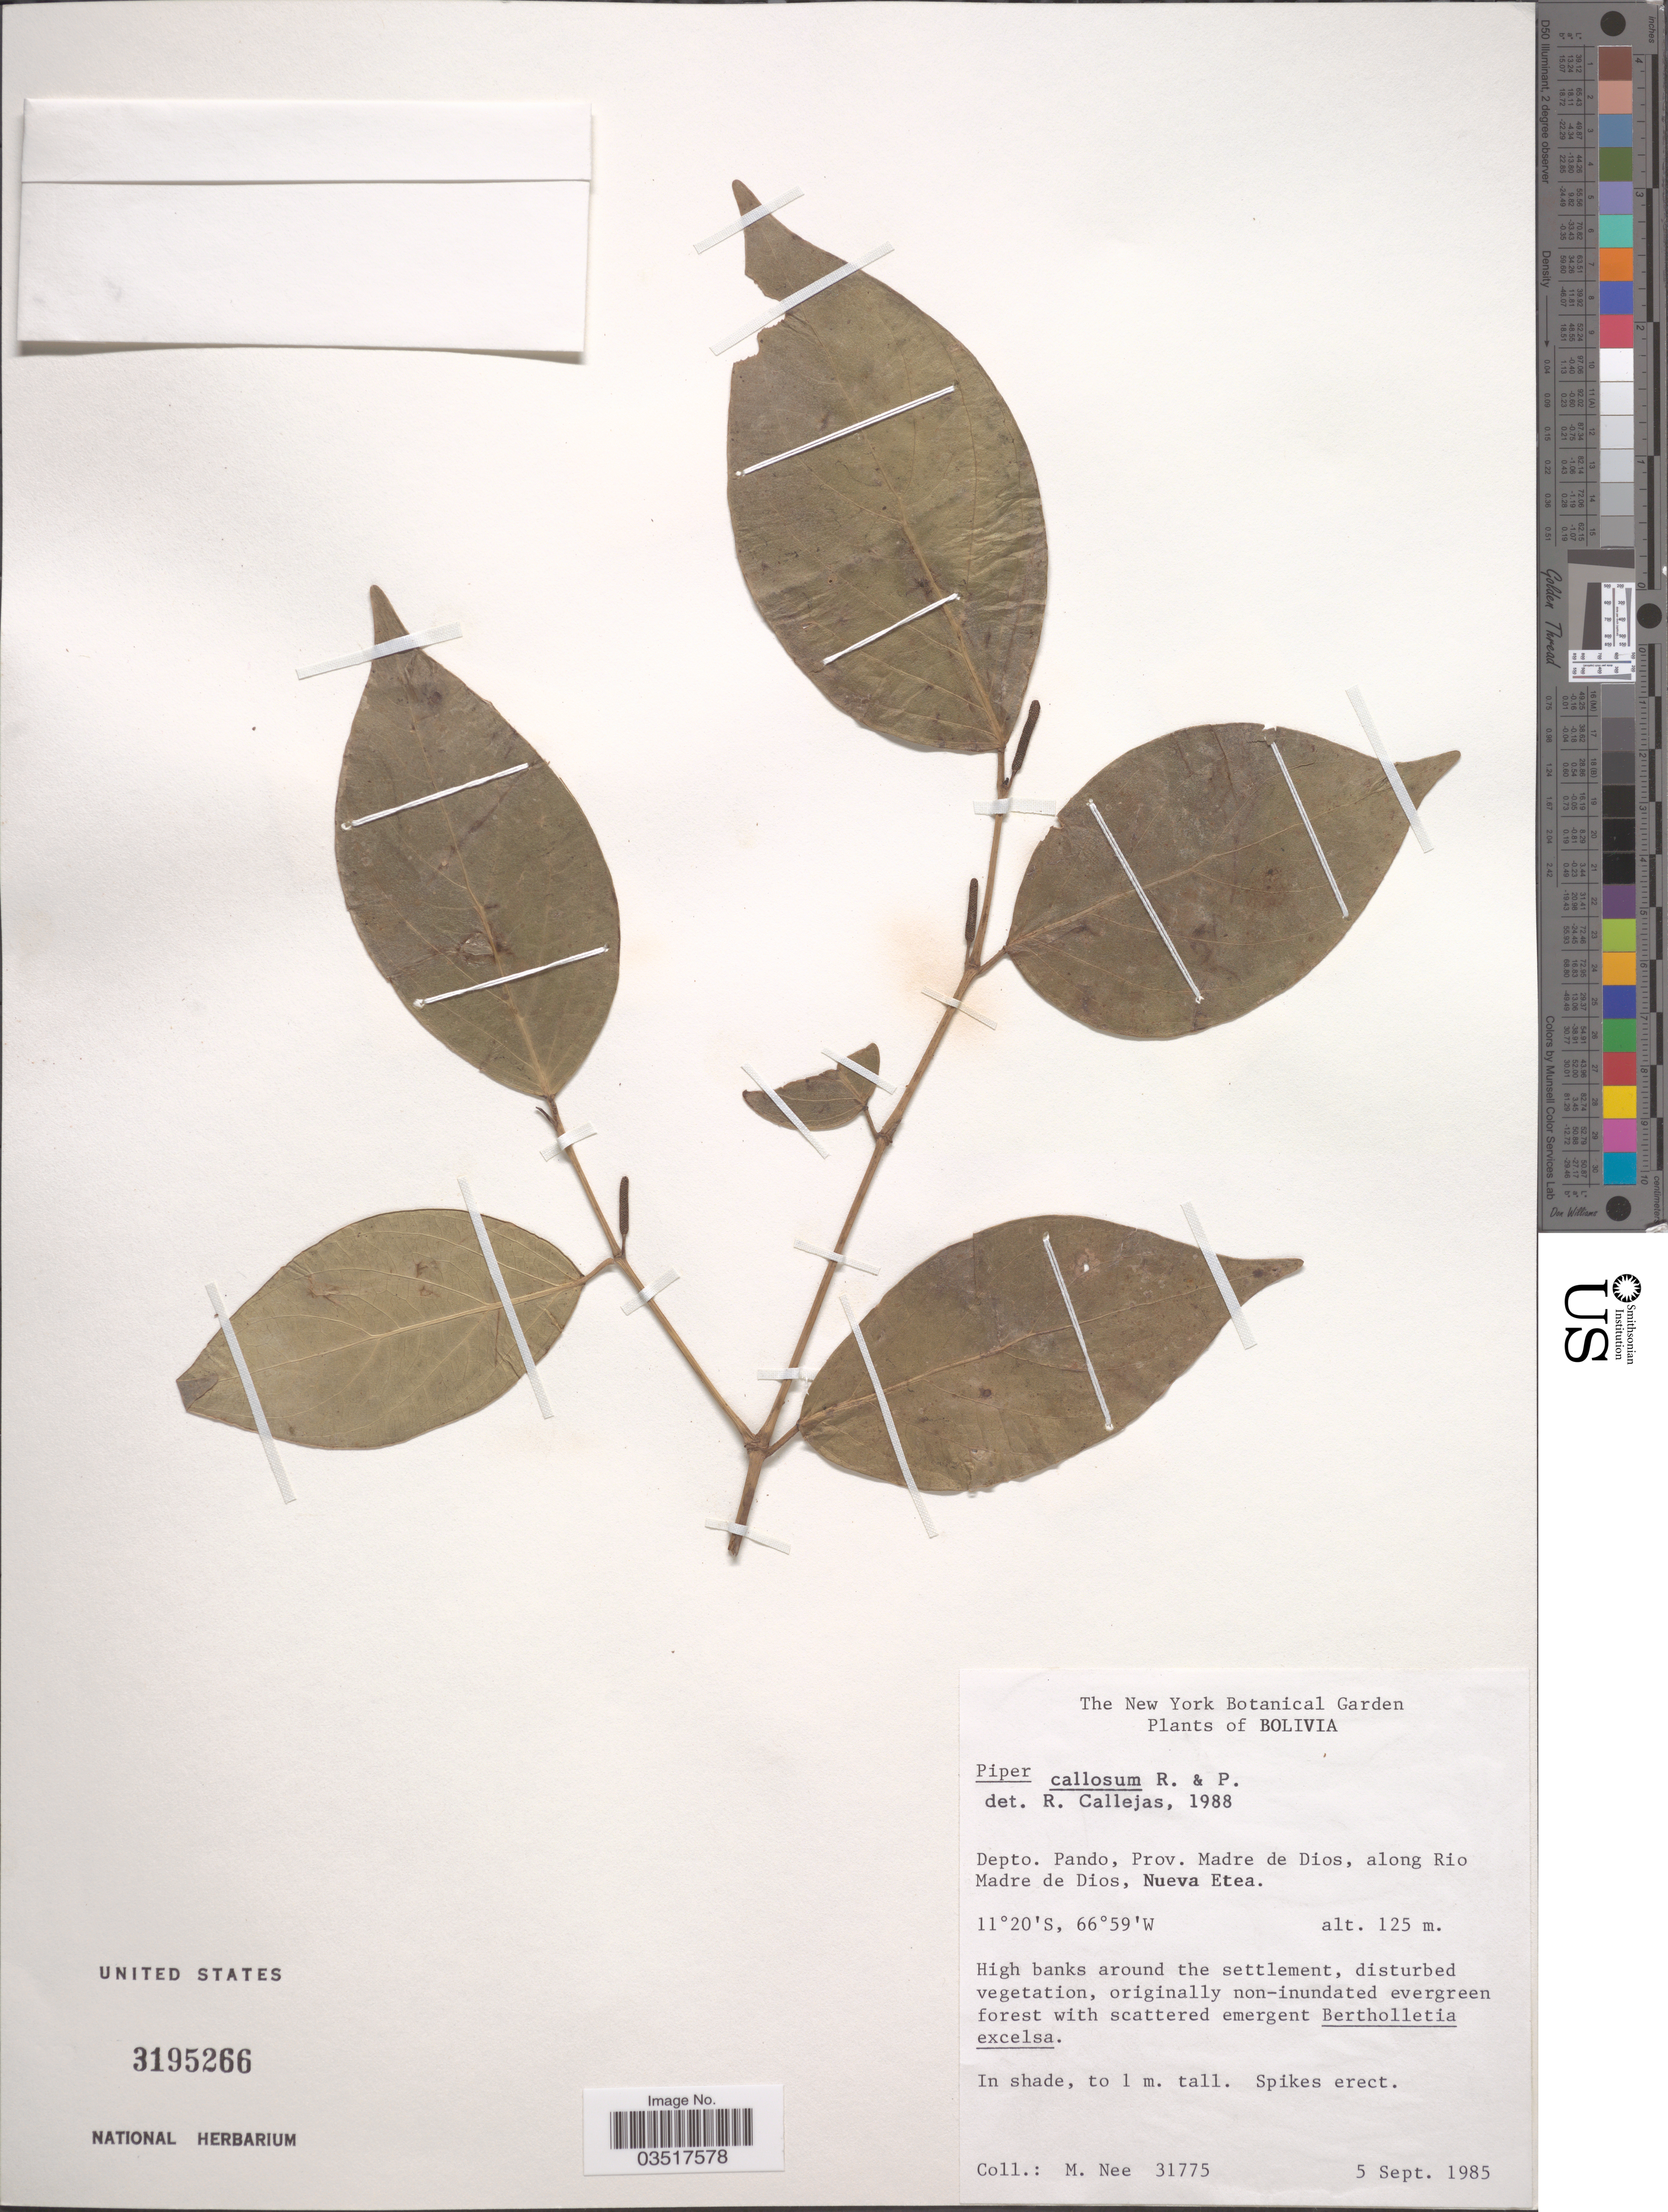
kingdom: Plantae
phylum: Tracheophyta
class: Magnoliopsida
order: Piperales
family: Piperaceae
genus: Piper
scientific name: Piper callosum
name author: Ruiz & Pav.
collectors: M. Nee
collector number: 31775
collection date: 1985-09-05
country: Bolivia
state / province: Pando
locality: Depto. Pando, Prov. Madre de Dios, along Rio Madre de Dios, Nueva Etea.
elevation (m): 125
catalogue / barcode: US 3195266